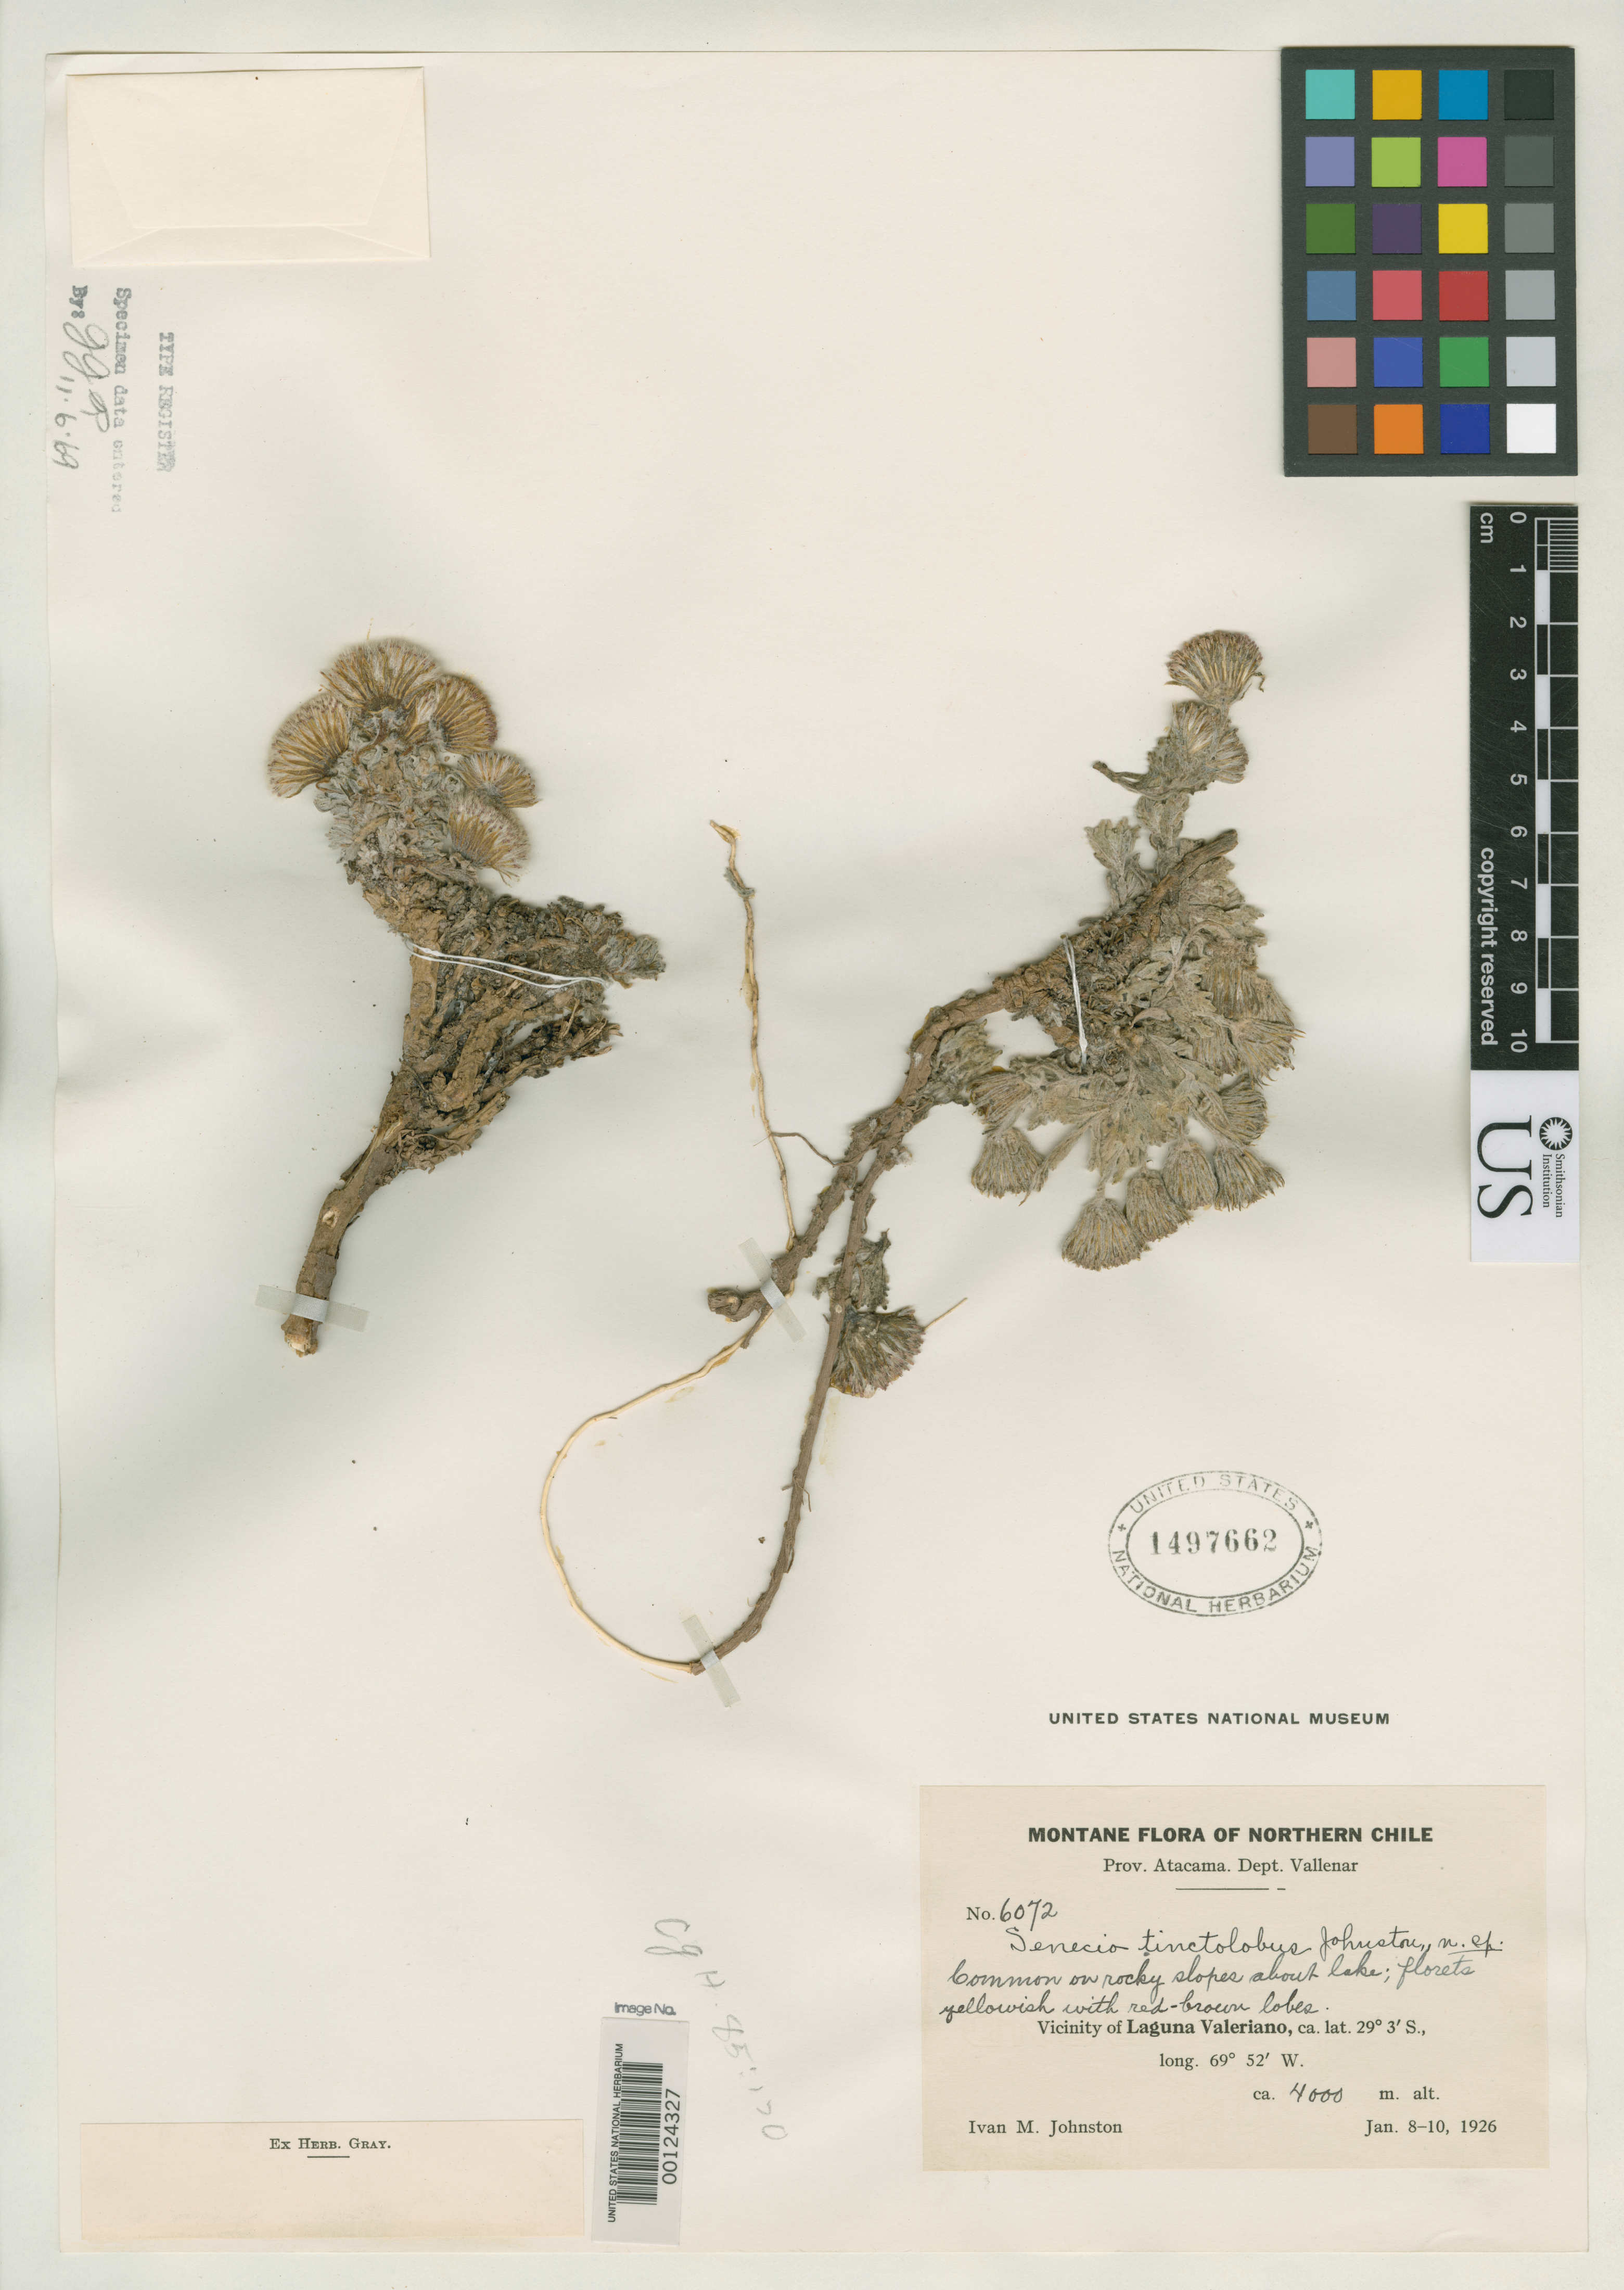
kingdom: Plantae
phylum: Tracheophyta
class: Magnoliopsida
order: Asterales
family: Asteraceae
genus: Senecio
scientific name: Senecio tinctolobus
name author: I.M. Johnst.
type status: Isotype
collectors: I.M. Johnston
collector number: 6072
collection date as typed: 09 Jan 1926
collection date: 1926-01-09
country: Chile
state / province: Atacama (III)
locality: Vallenas, Laguna Valeriane.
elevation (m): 4000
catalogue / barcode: US 1497662